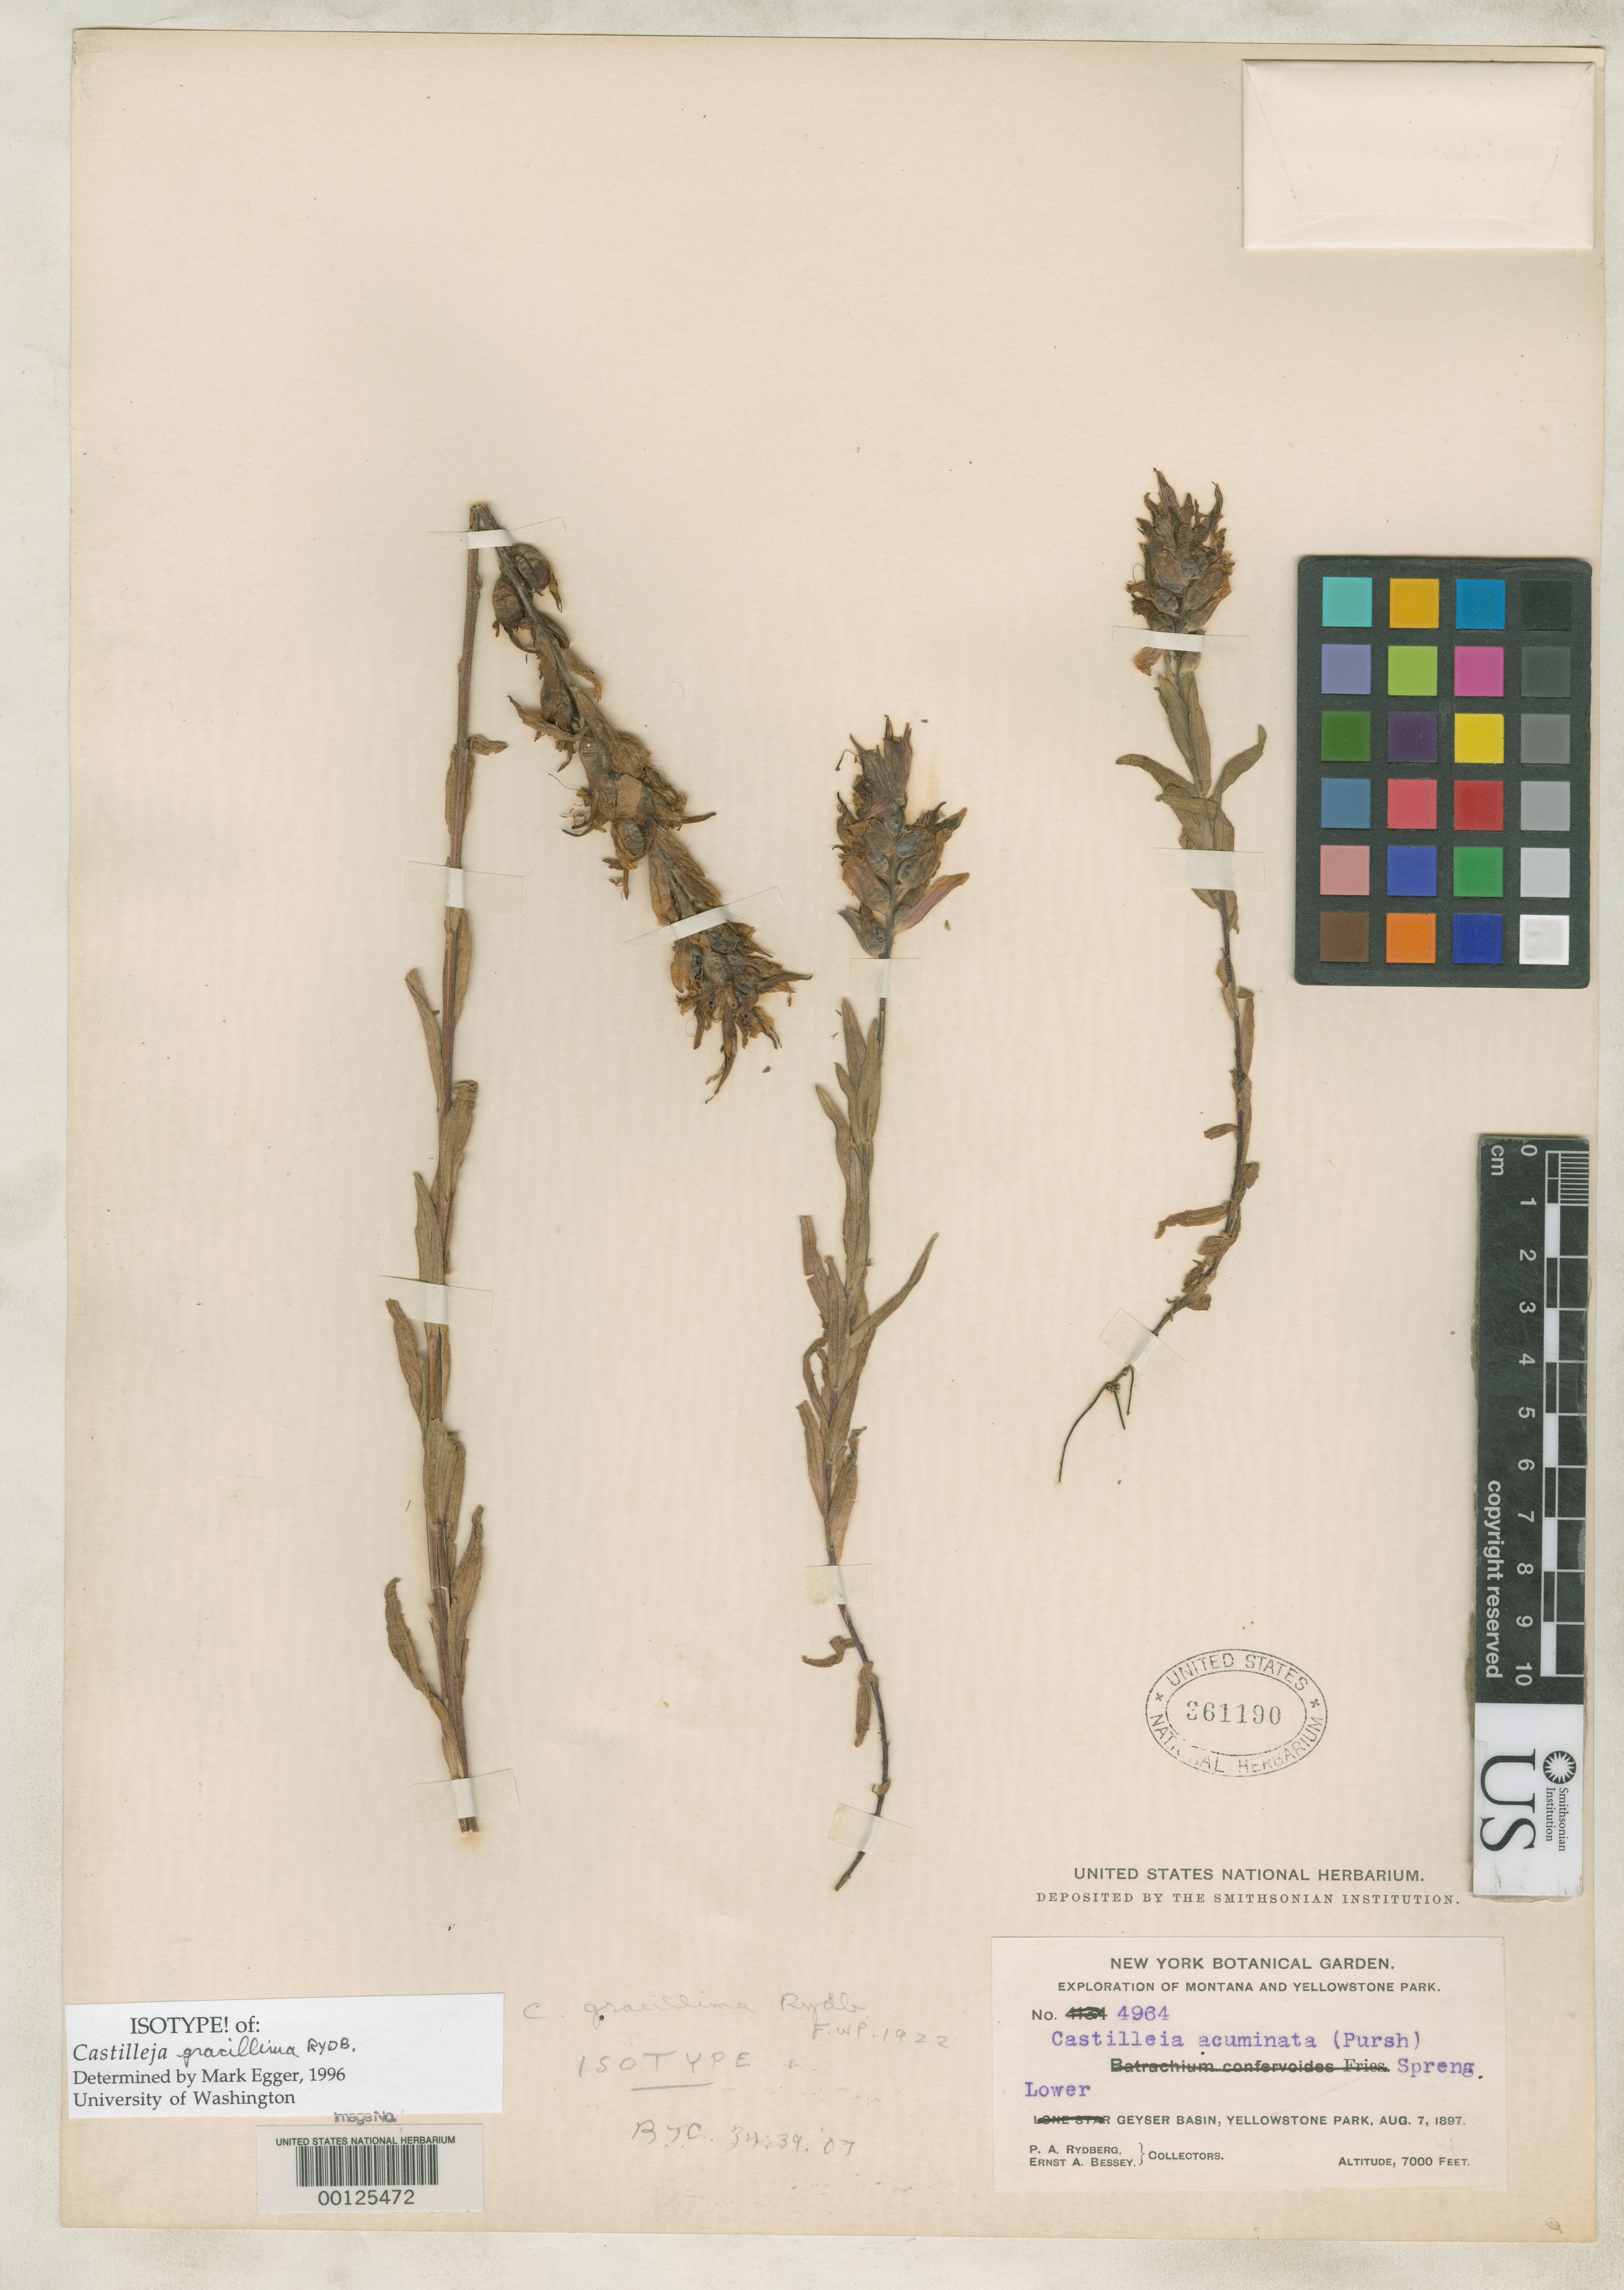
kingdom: Plantae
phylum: Tracheophyta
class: Magnoliopsida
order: Lamiales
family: Orobanchaceae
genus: Castilleja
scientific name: Castilleja gracillima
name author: Rydb.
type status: Isotype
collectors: P. A. Rydberg & E. Bessey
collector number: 4964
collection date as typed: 07 Aug 1897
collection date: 1897-08-07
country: United States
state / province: Wyoming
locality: Yellowstone Park, lower geyser basin.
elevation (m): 2134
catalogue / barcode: US 361190